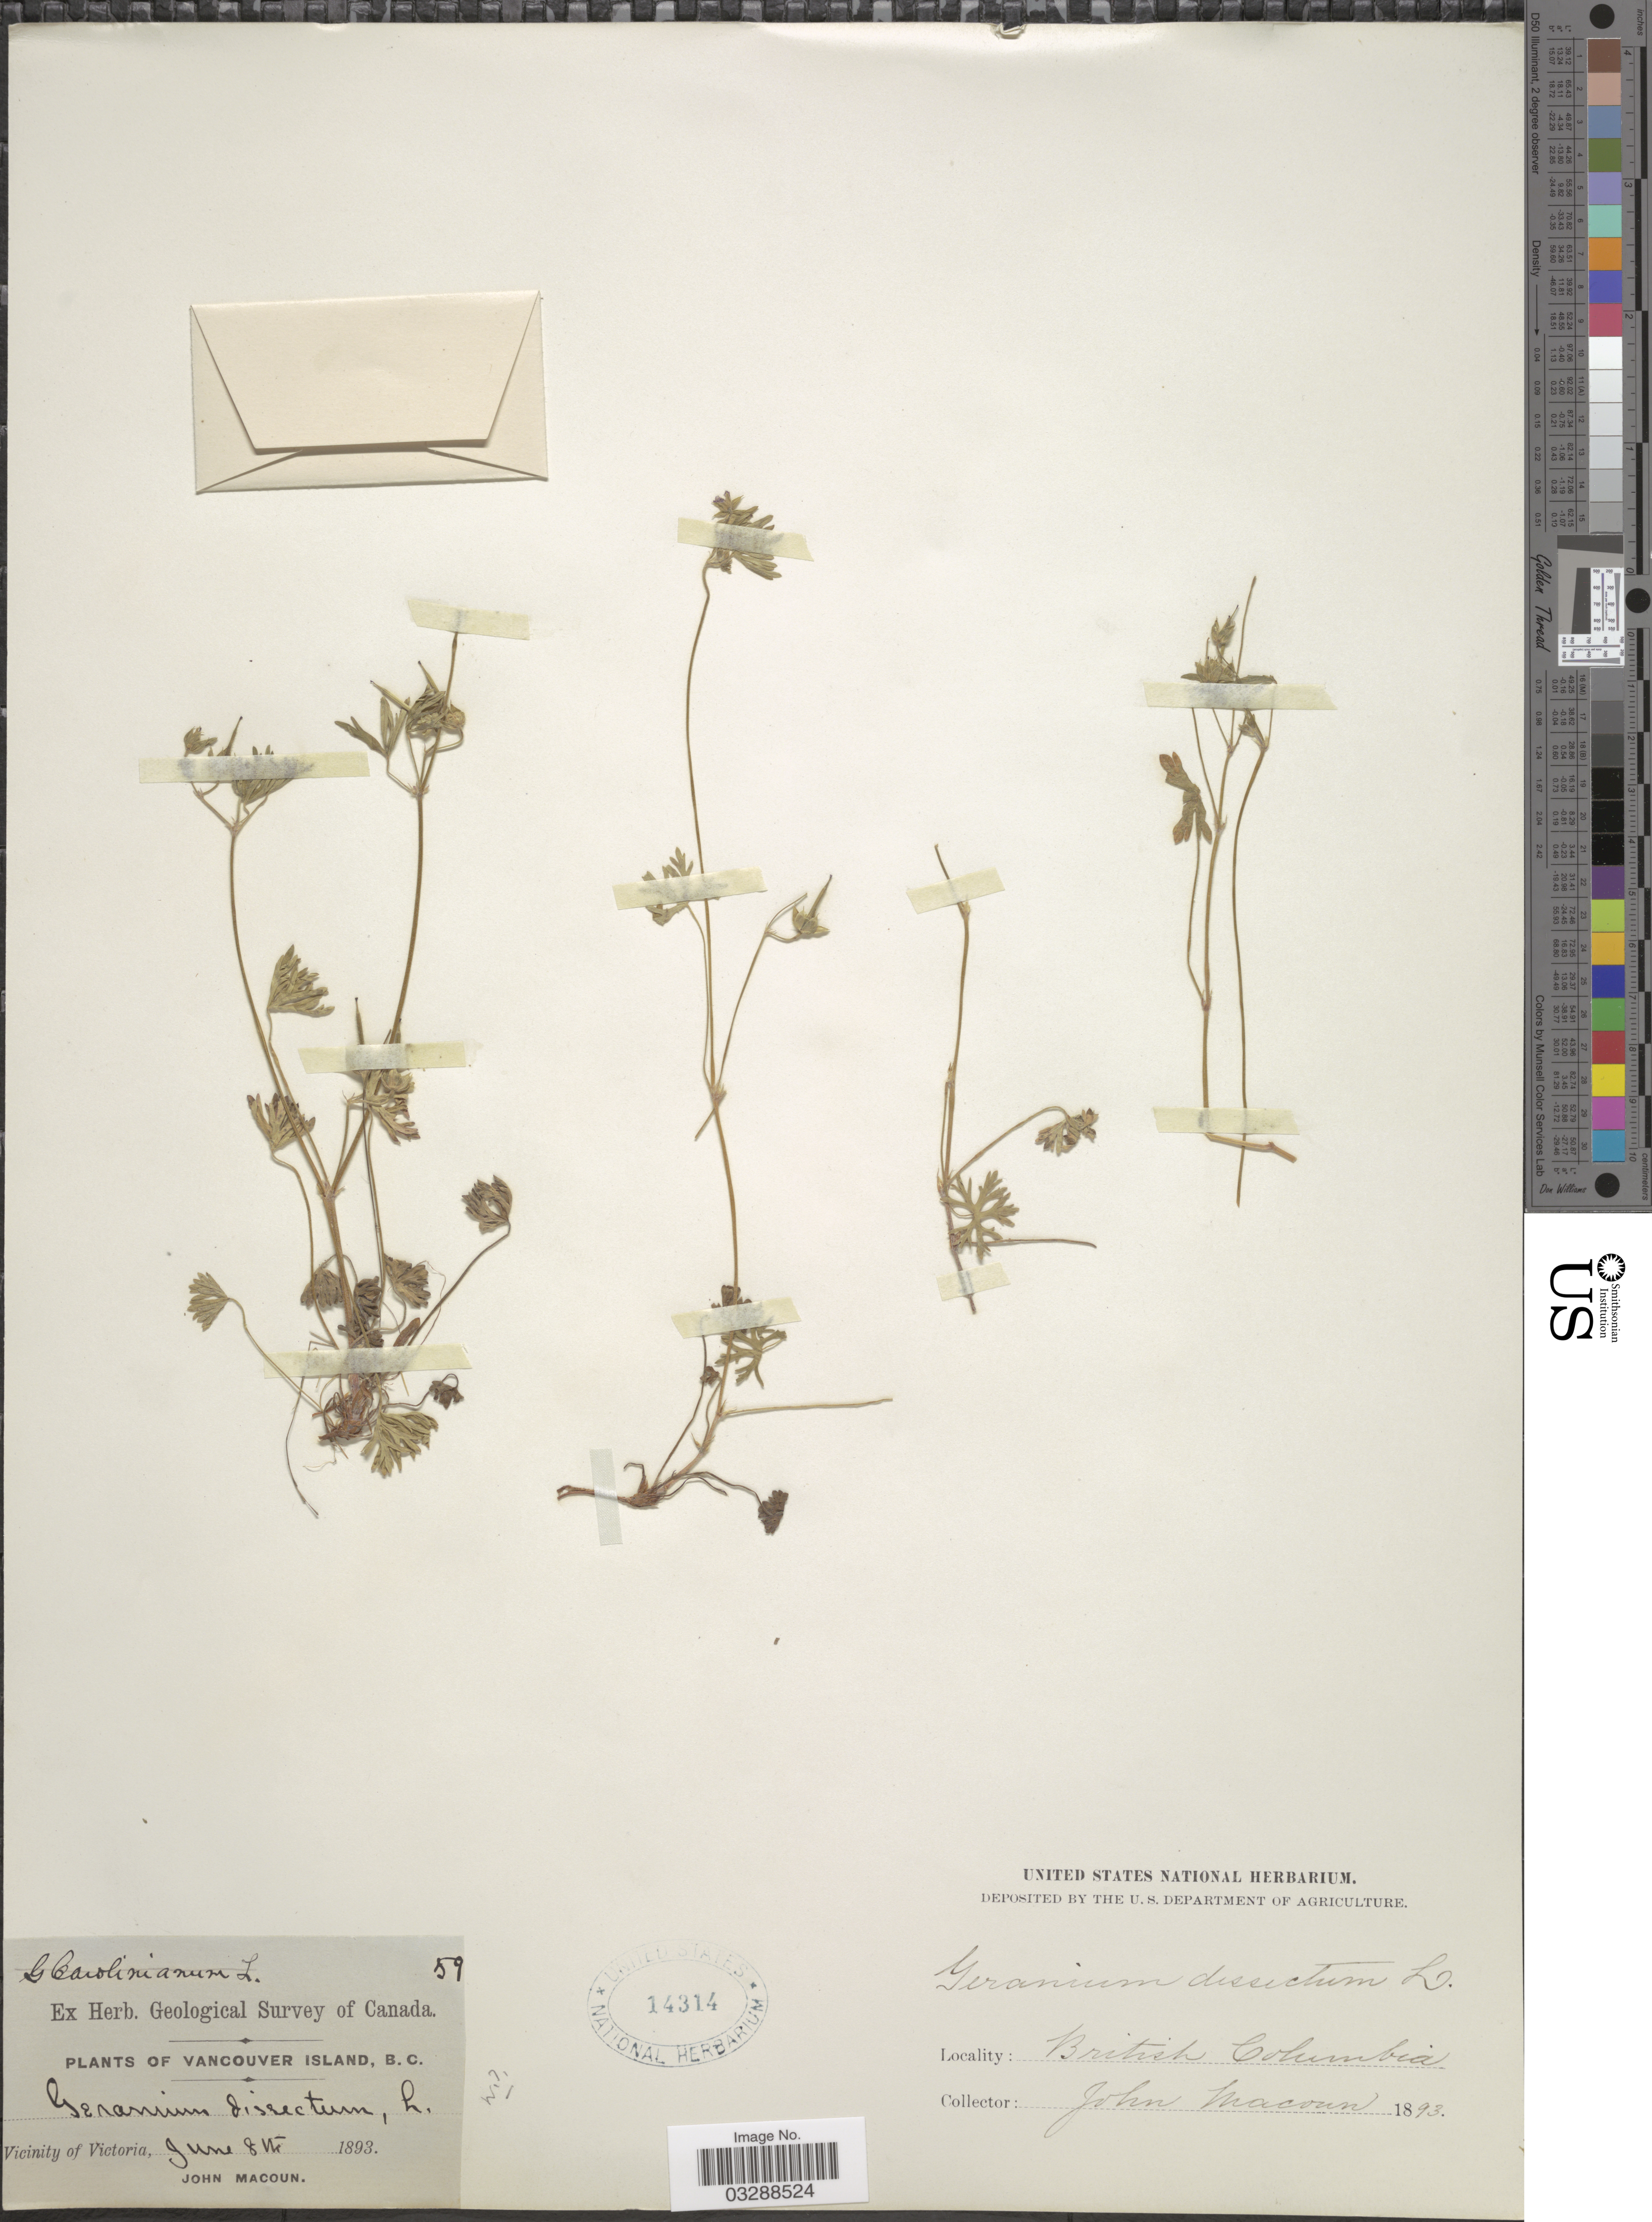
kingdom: Plantae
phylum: Tracheophyta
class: Magnoliopsida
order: Geraniales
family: Geraniaceae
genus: Geranium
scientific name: Geranium dissectum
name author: L.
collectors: J. Macoun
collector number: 59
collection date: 1893-06-08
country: Canada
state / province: British Columbia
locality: Vancouver Islands, Vicinity of Victoria.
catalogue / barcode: US 14314